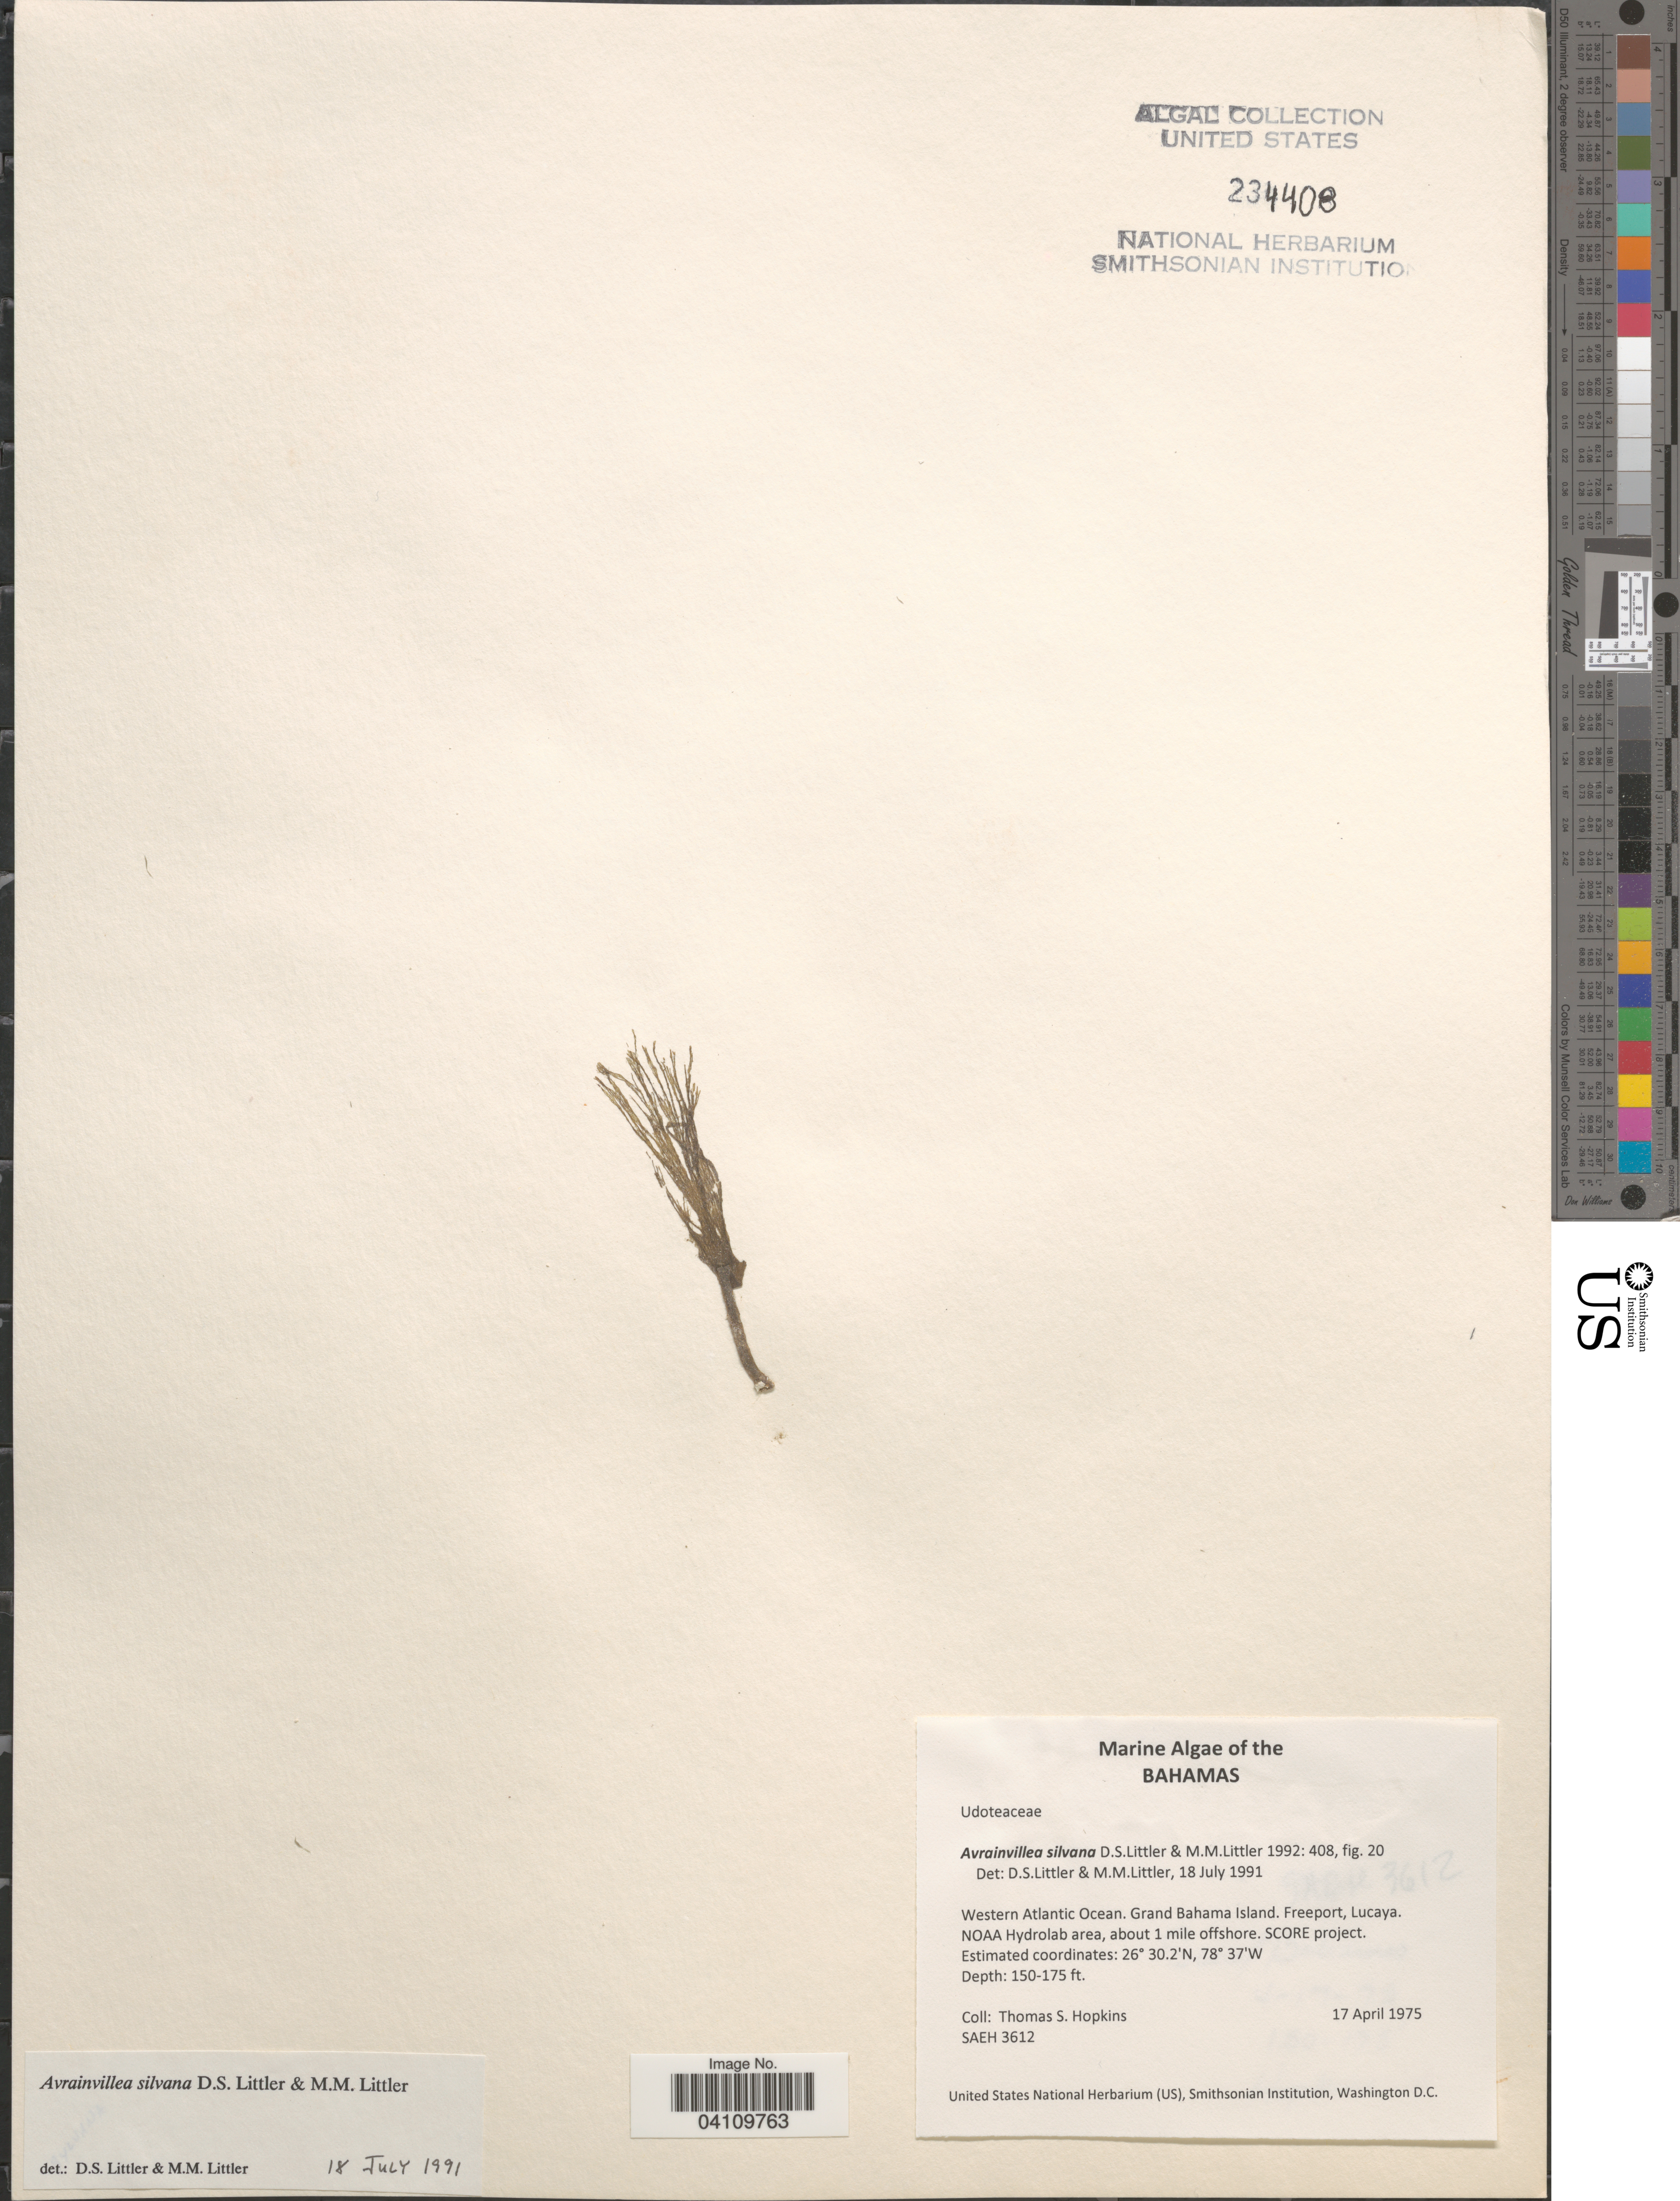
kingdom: Plantae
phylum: Chlorophyta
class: Ulvophyceae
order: Bryopsidales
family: Dichotomosiphonaceae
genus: Avrainvillea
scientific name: Avrainvillea silvana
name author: D.S. Littler & Littler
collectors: T. Hopkins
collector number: SAEH 3612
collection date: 1975-04-17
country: Bahamas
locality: Western Atlantic Ocean. Grand Bahama Island. Freeport, Lucaya. NOAA Hydrolab area, about 1 mile offshore. SCORE project.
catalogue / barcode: US 234408